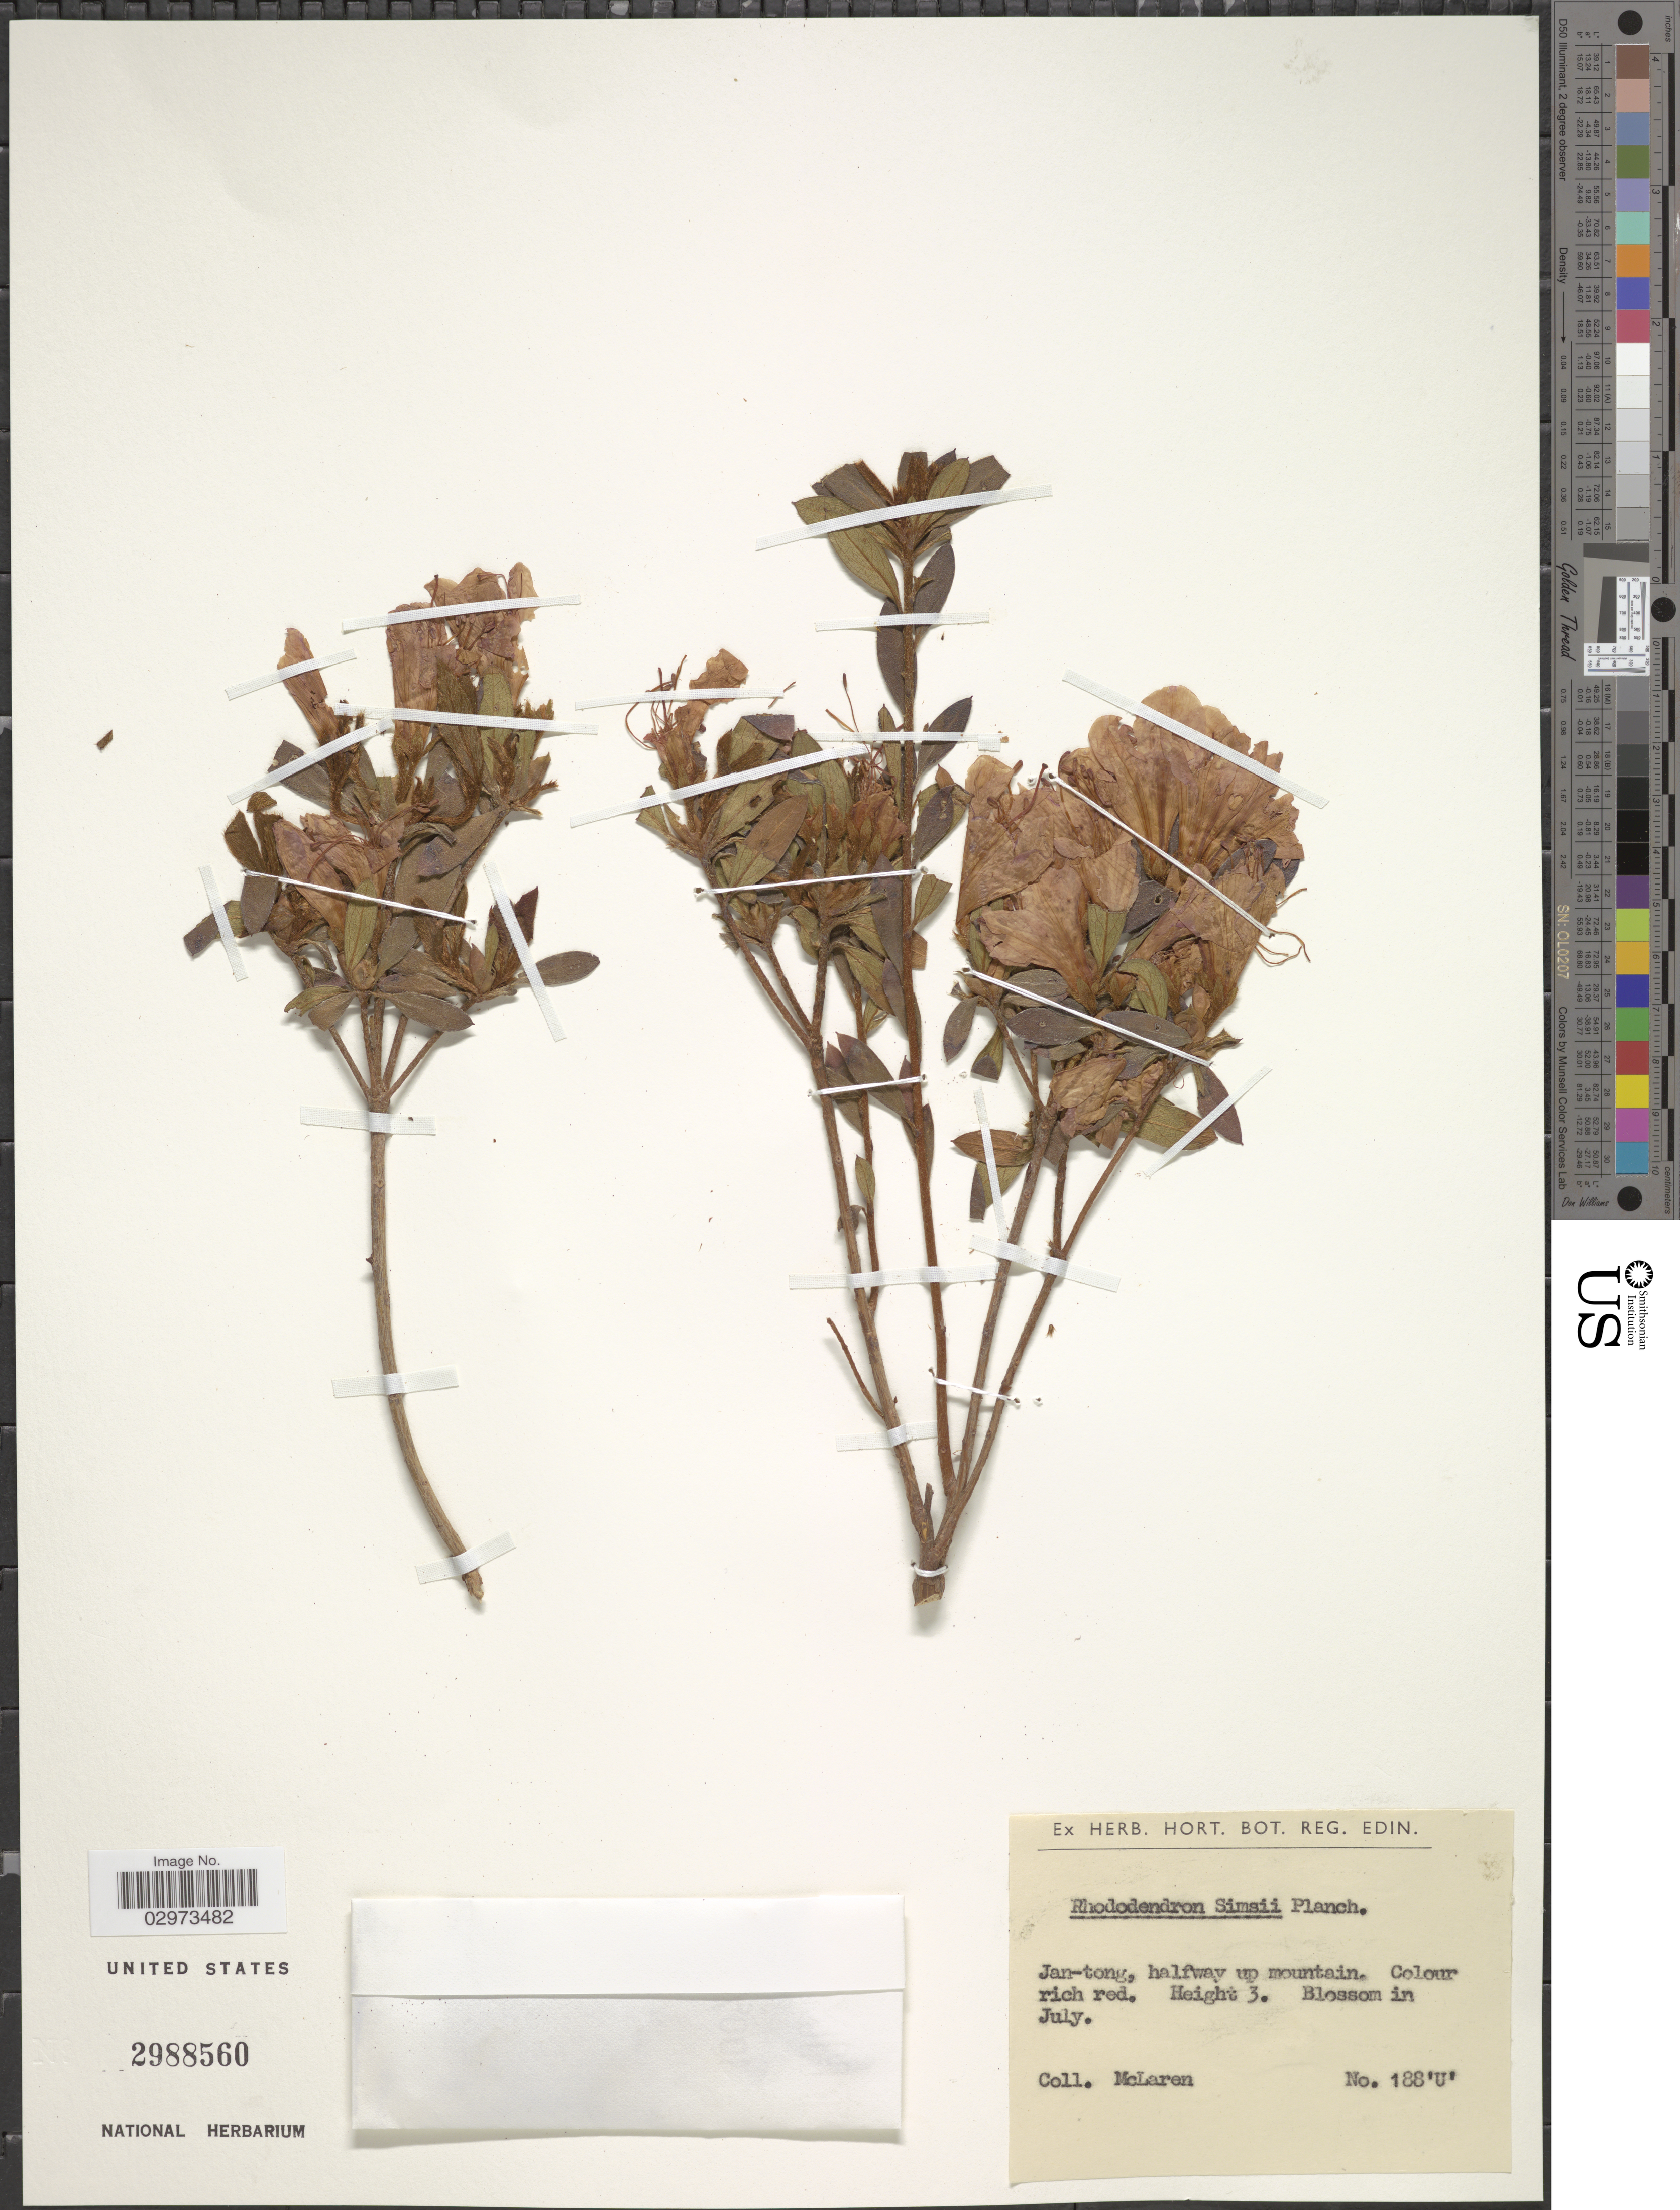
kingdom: Plantae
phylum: Tracheophyta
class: Magnoliopsida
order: Ericales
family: Ericaceae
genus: Rhododendron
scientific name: Rhododendron simsii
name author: Planch.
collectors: McLaren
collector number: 188 'U'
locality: Jan-tong, halfway up mountain.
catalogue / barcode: US 2988560